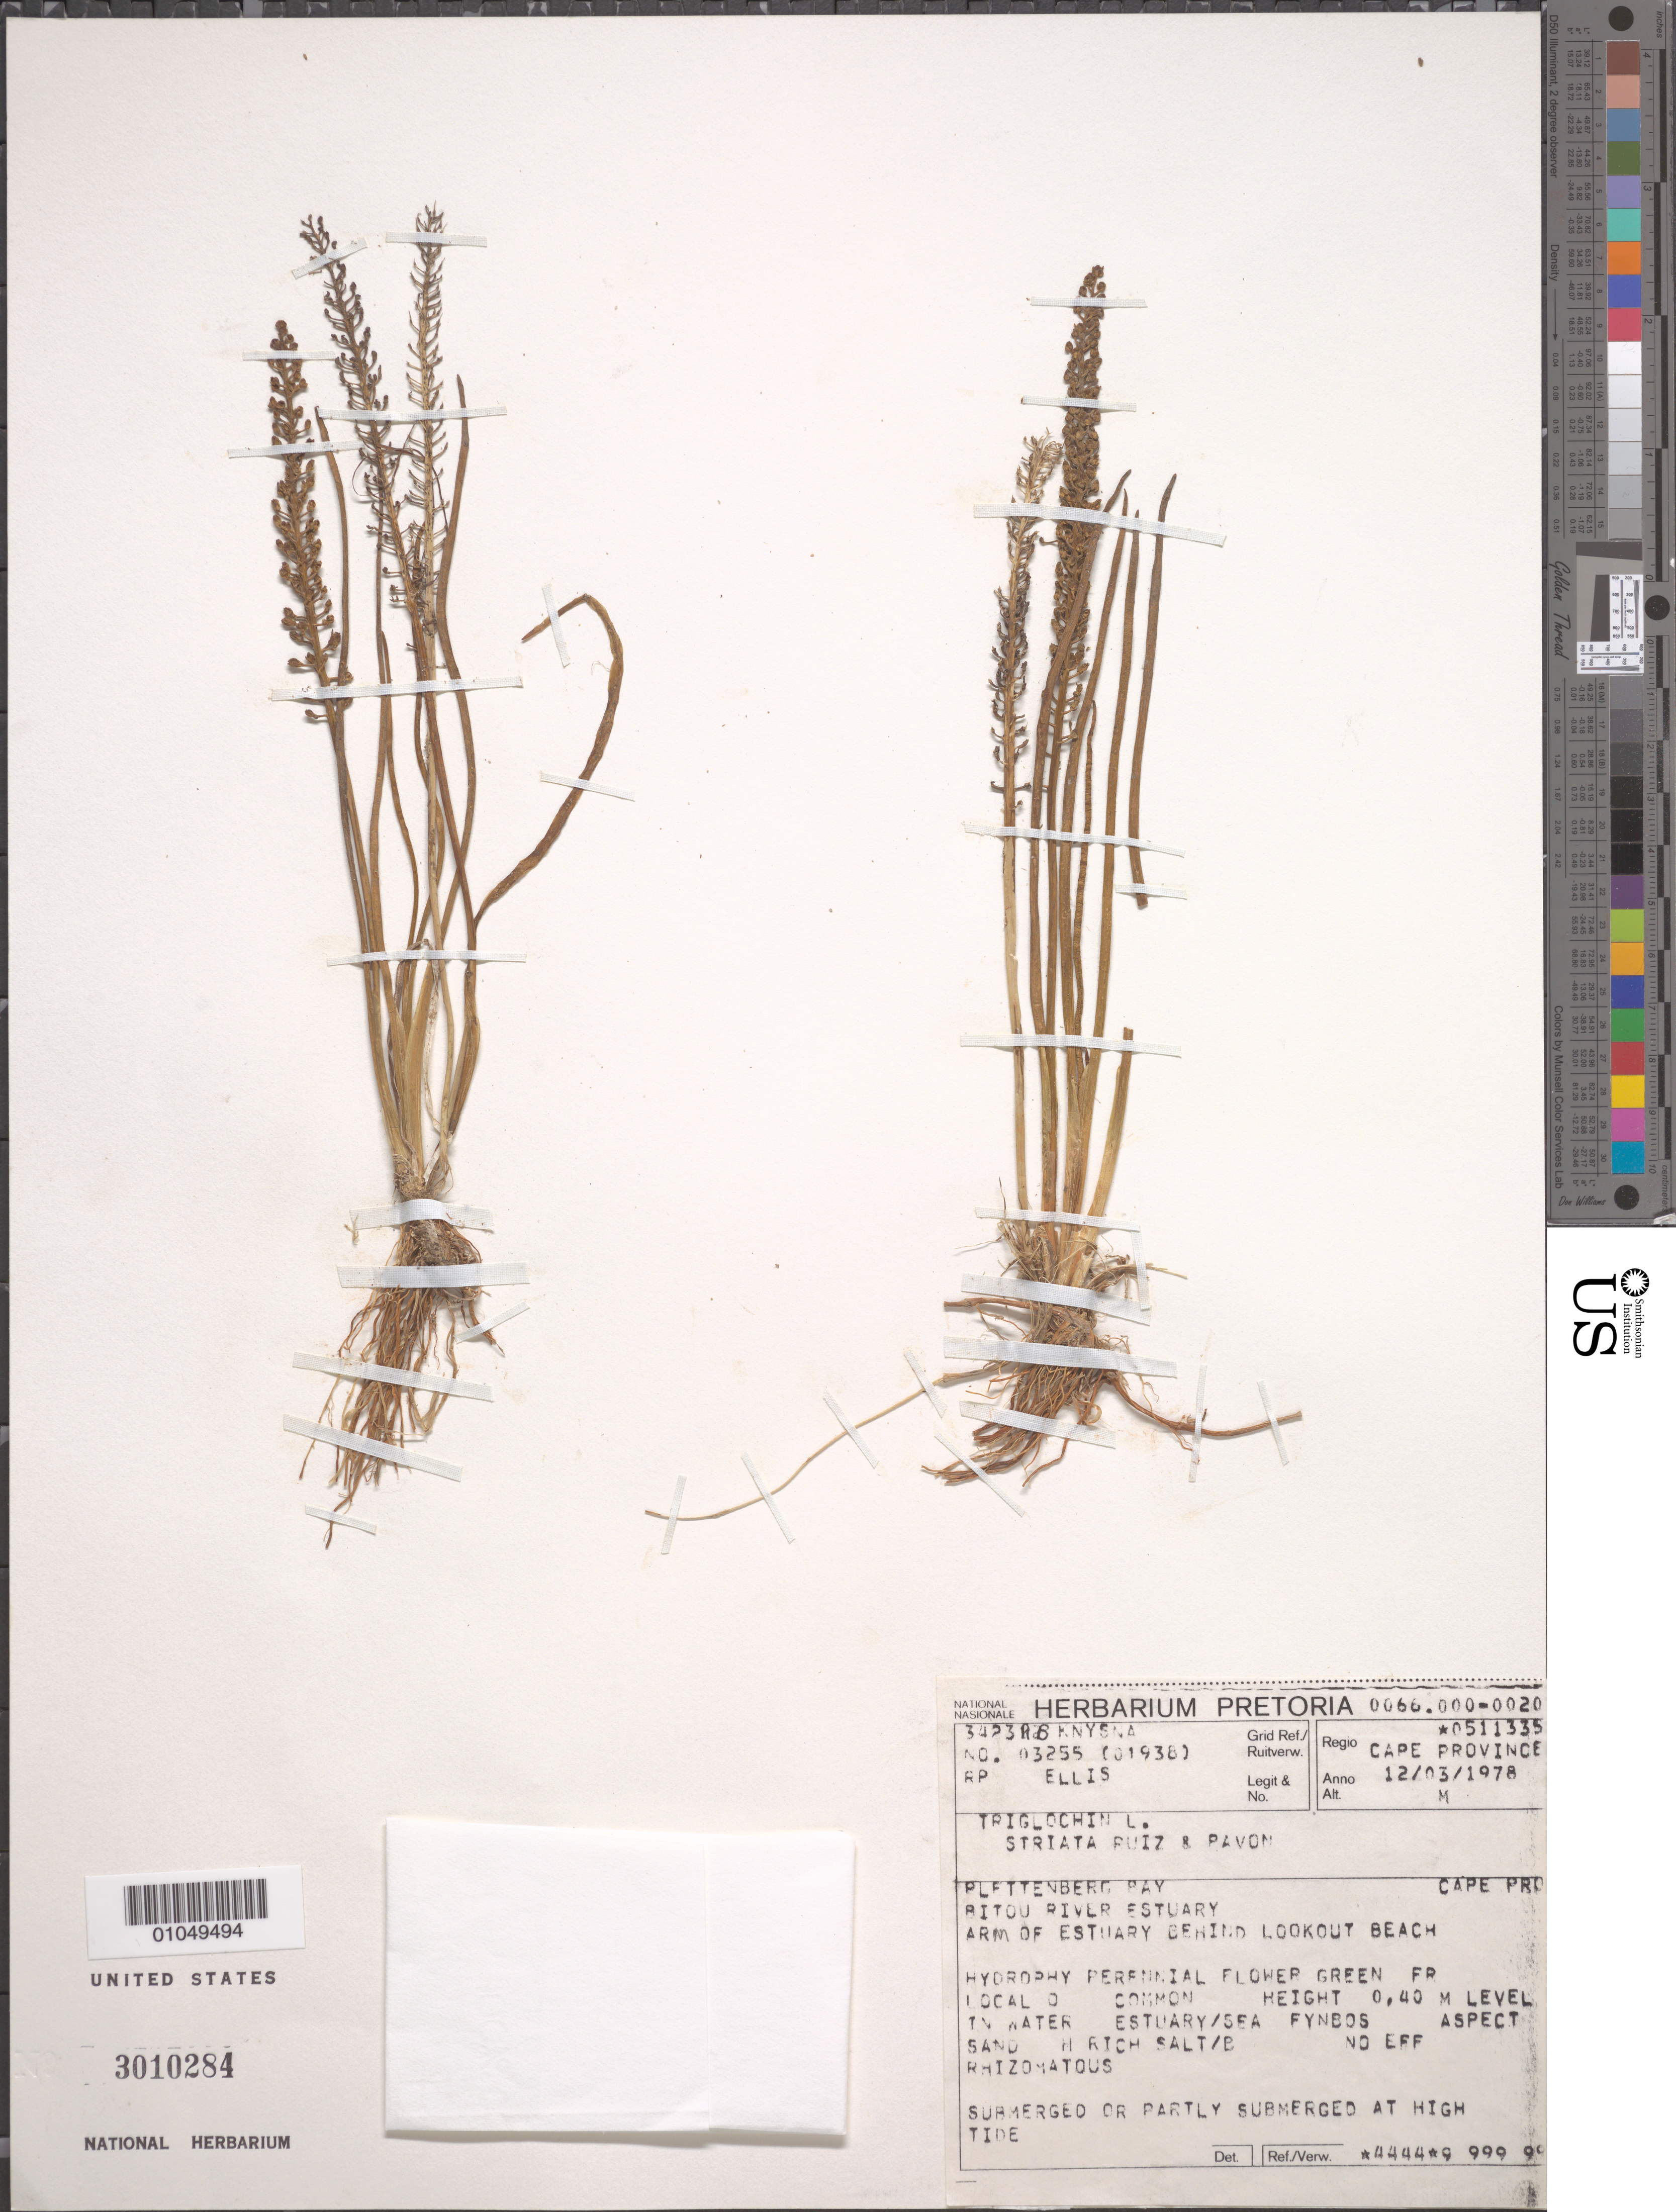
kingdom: Plantae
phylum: Tracheophyta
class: Liliopsida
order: Alismatales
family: Juncaginaceae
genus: Triglochin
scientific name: Triglochin striata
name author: Ruiz & Pav.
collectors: R. Ellis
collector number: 3255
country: South Africa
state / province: Western Cape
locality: Plettenberg Bay, Bitou River Estuary, Arm of estuary behind Lookout Beach.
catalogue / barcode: US 3010284